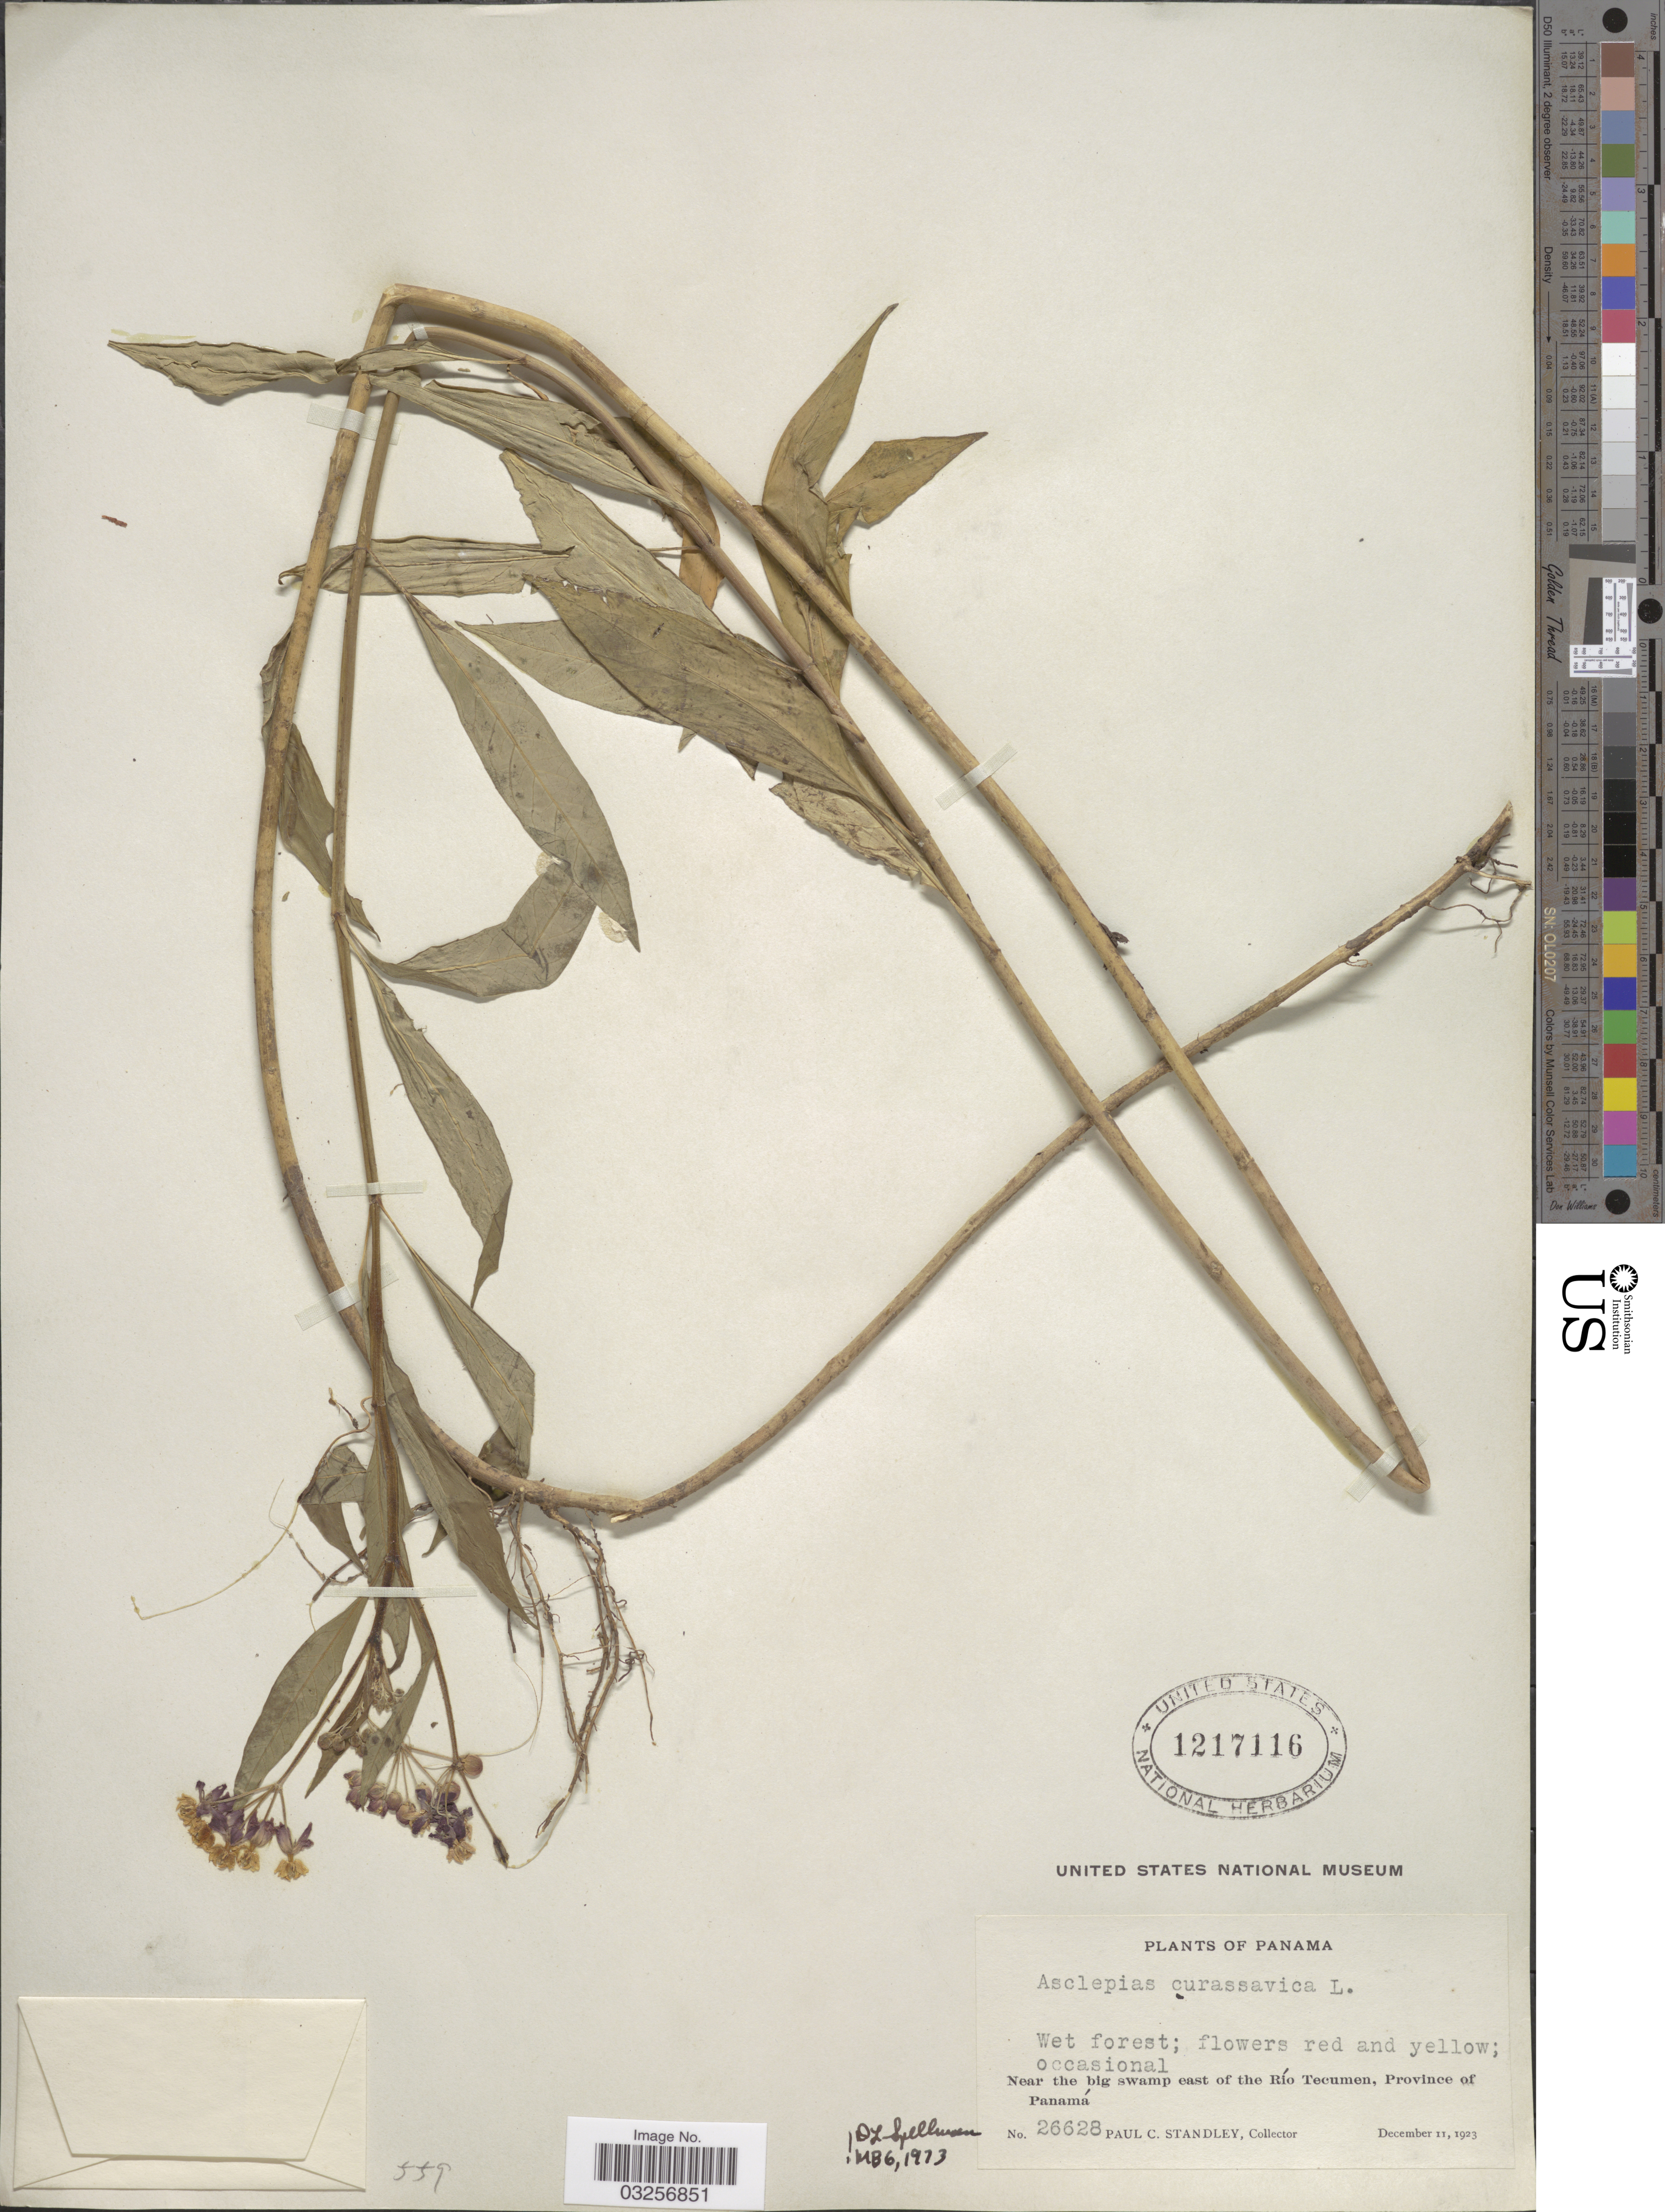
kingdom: Plantae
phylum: Tracheophyta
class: Magnoliopsida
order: Gentianales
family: Apocynaceae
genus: Asclepias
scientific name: Asclepias curassavica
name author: L.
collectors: P. C. Standley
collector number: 26628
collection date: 1923-12-11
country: Panama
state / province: Panamá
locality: Near the big swamp east of the Río Tecumen.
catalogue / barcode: US 1217116